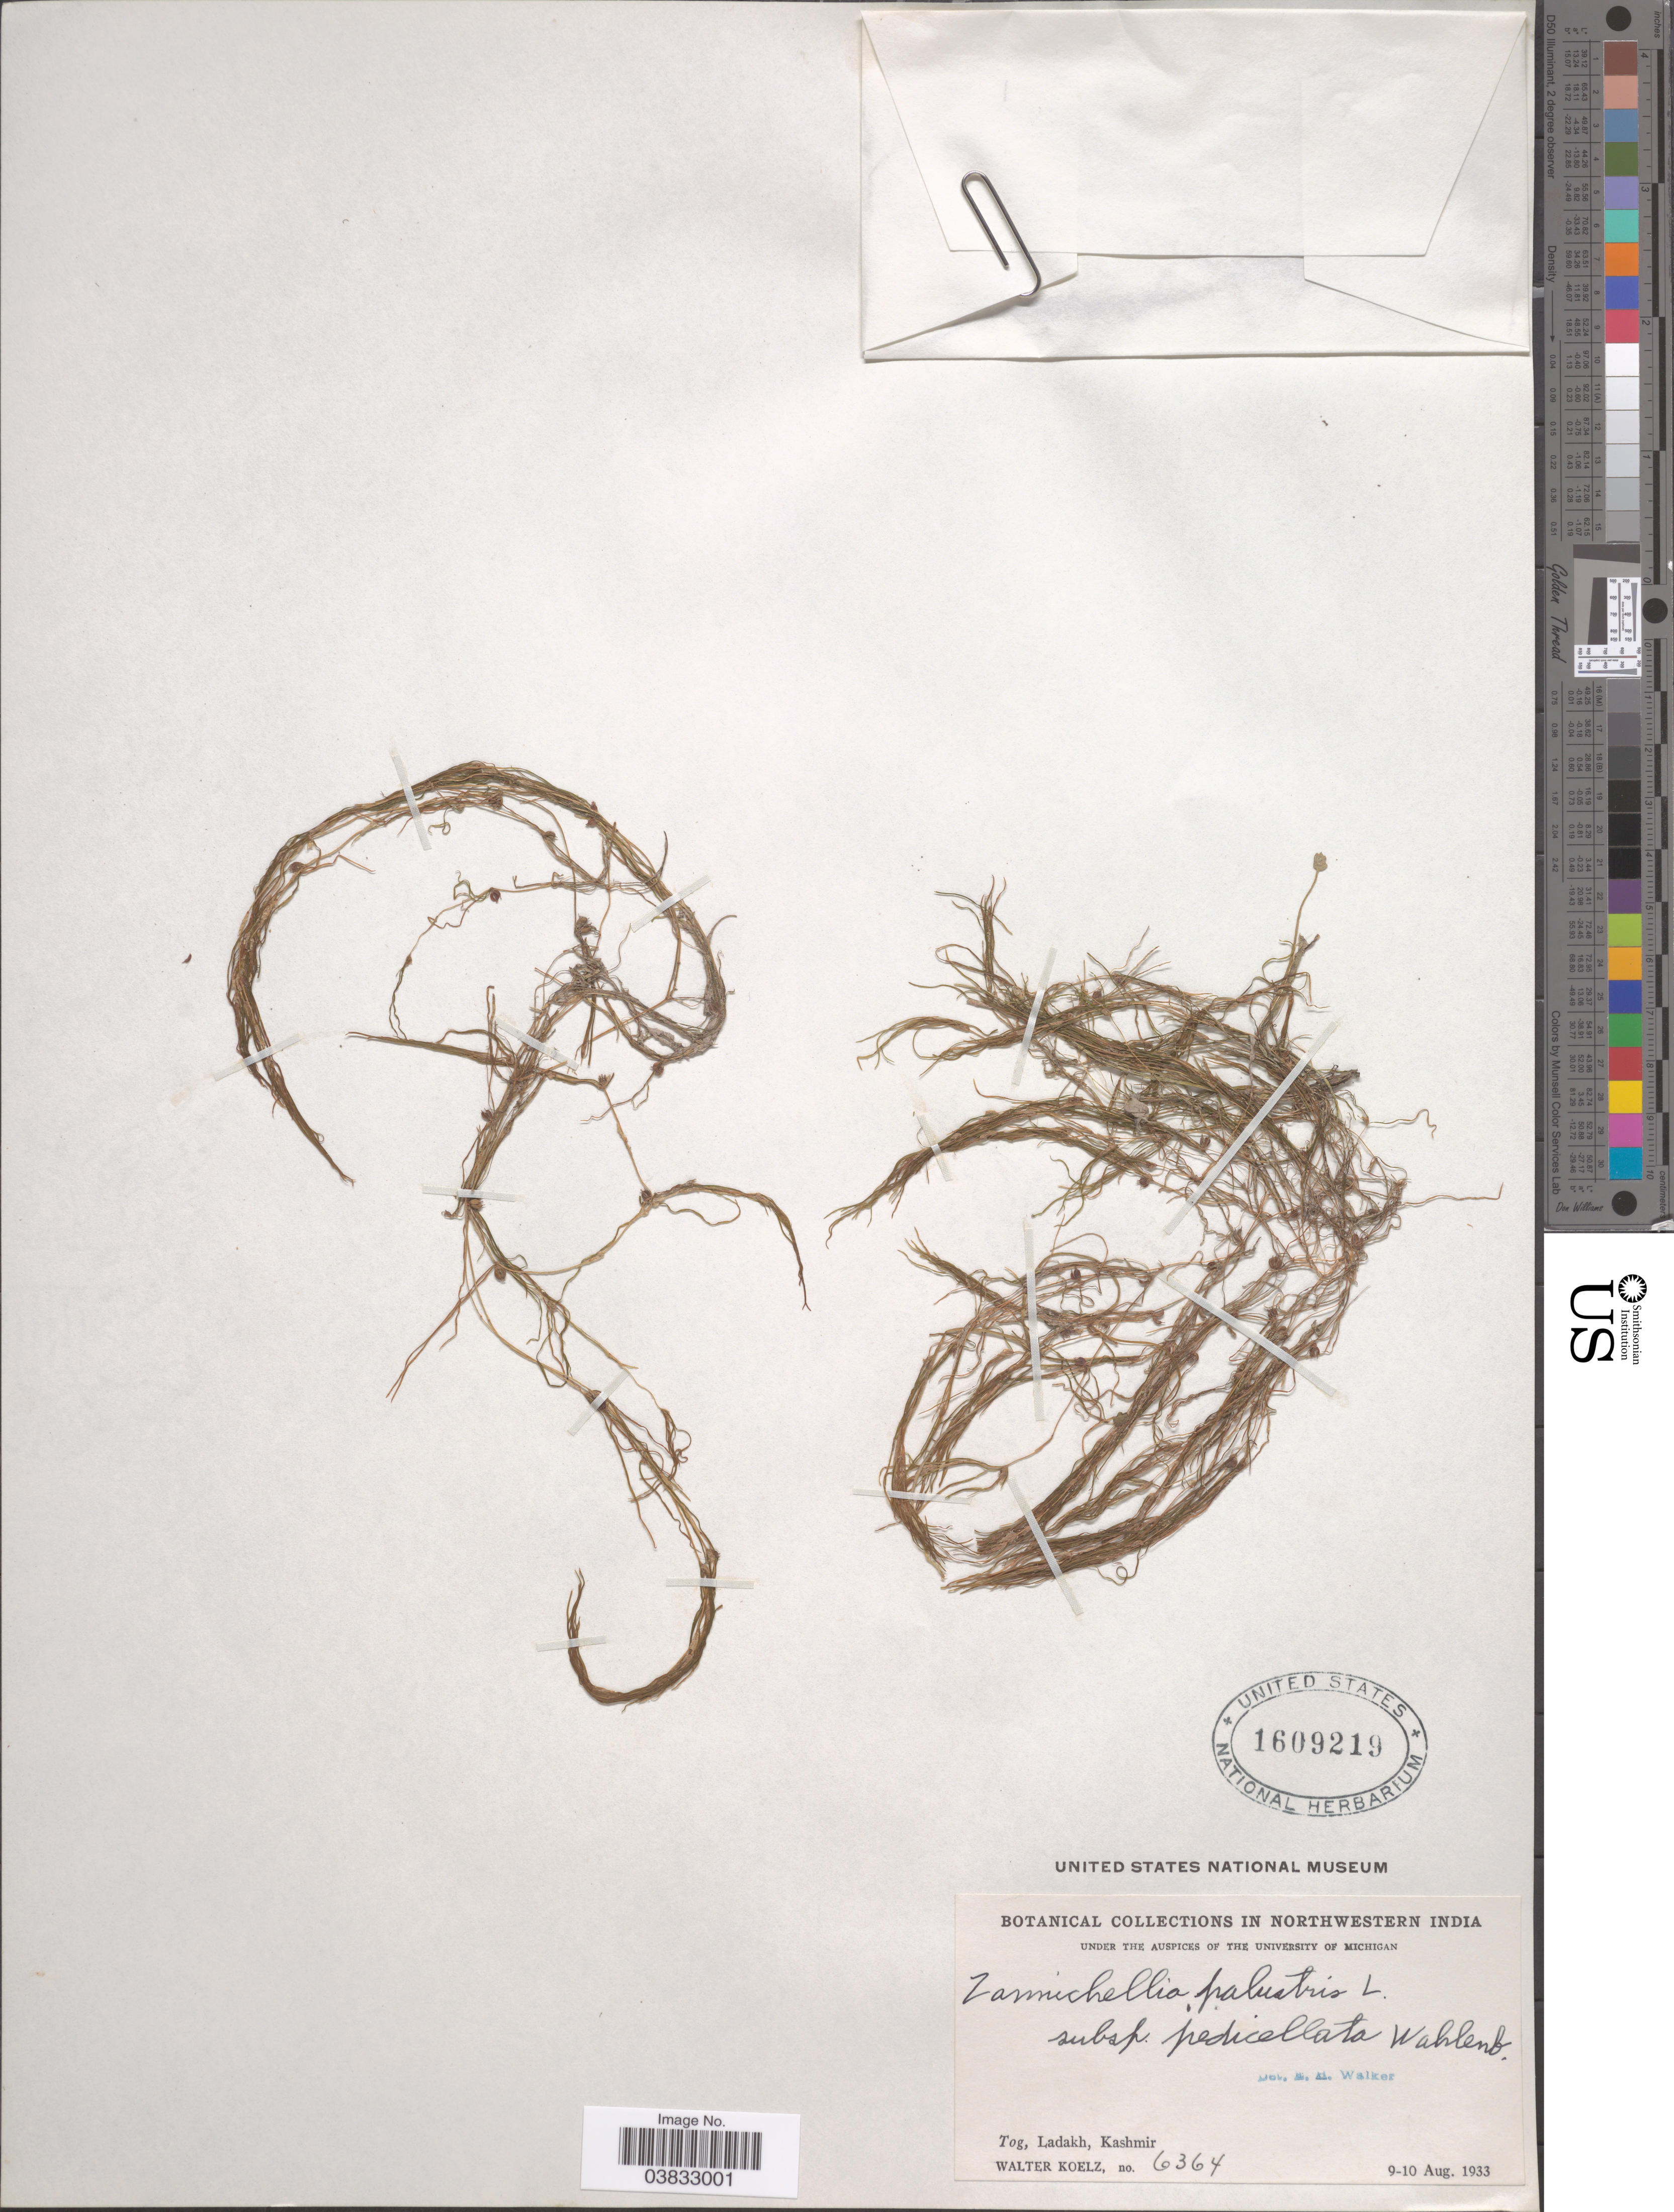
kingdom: Plantae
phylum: Tracheophyta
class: Liliopsida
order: Alismatales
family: Potamogetonaceae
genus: Zannichellia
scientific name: Zannichellia dentata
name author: Willd.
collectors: W. N. Koelz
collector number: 6364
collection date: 1933-08-09/1933-08-10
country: India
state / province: Jammu and Kashmir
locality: Northwestern Inida. Tog, Ladakh, Kashmir.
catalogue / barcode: US 1609219